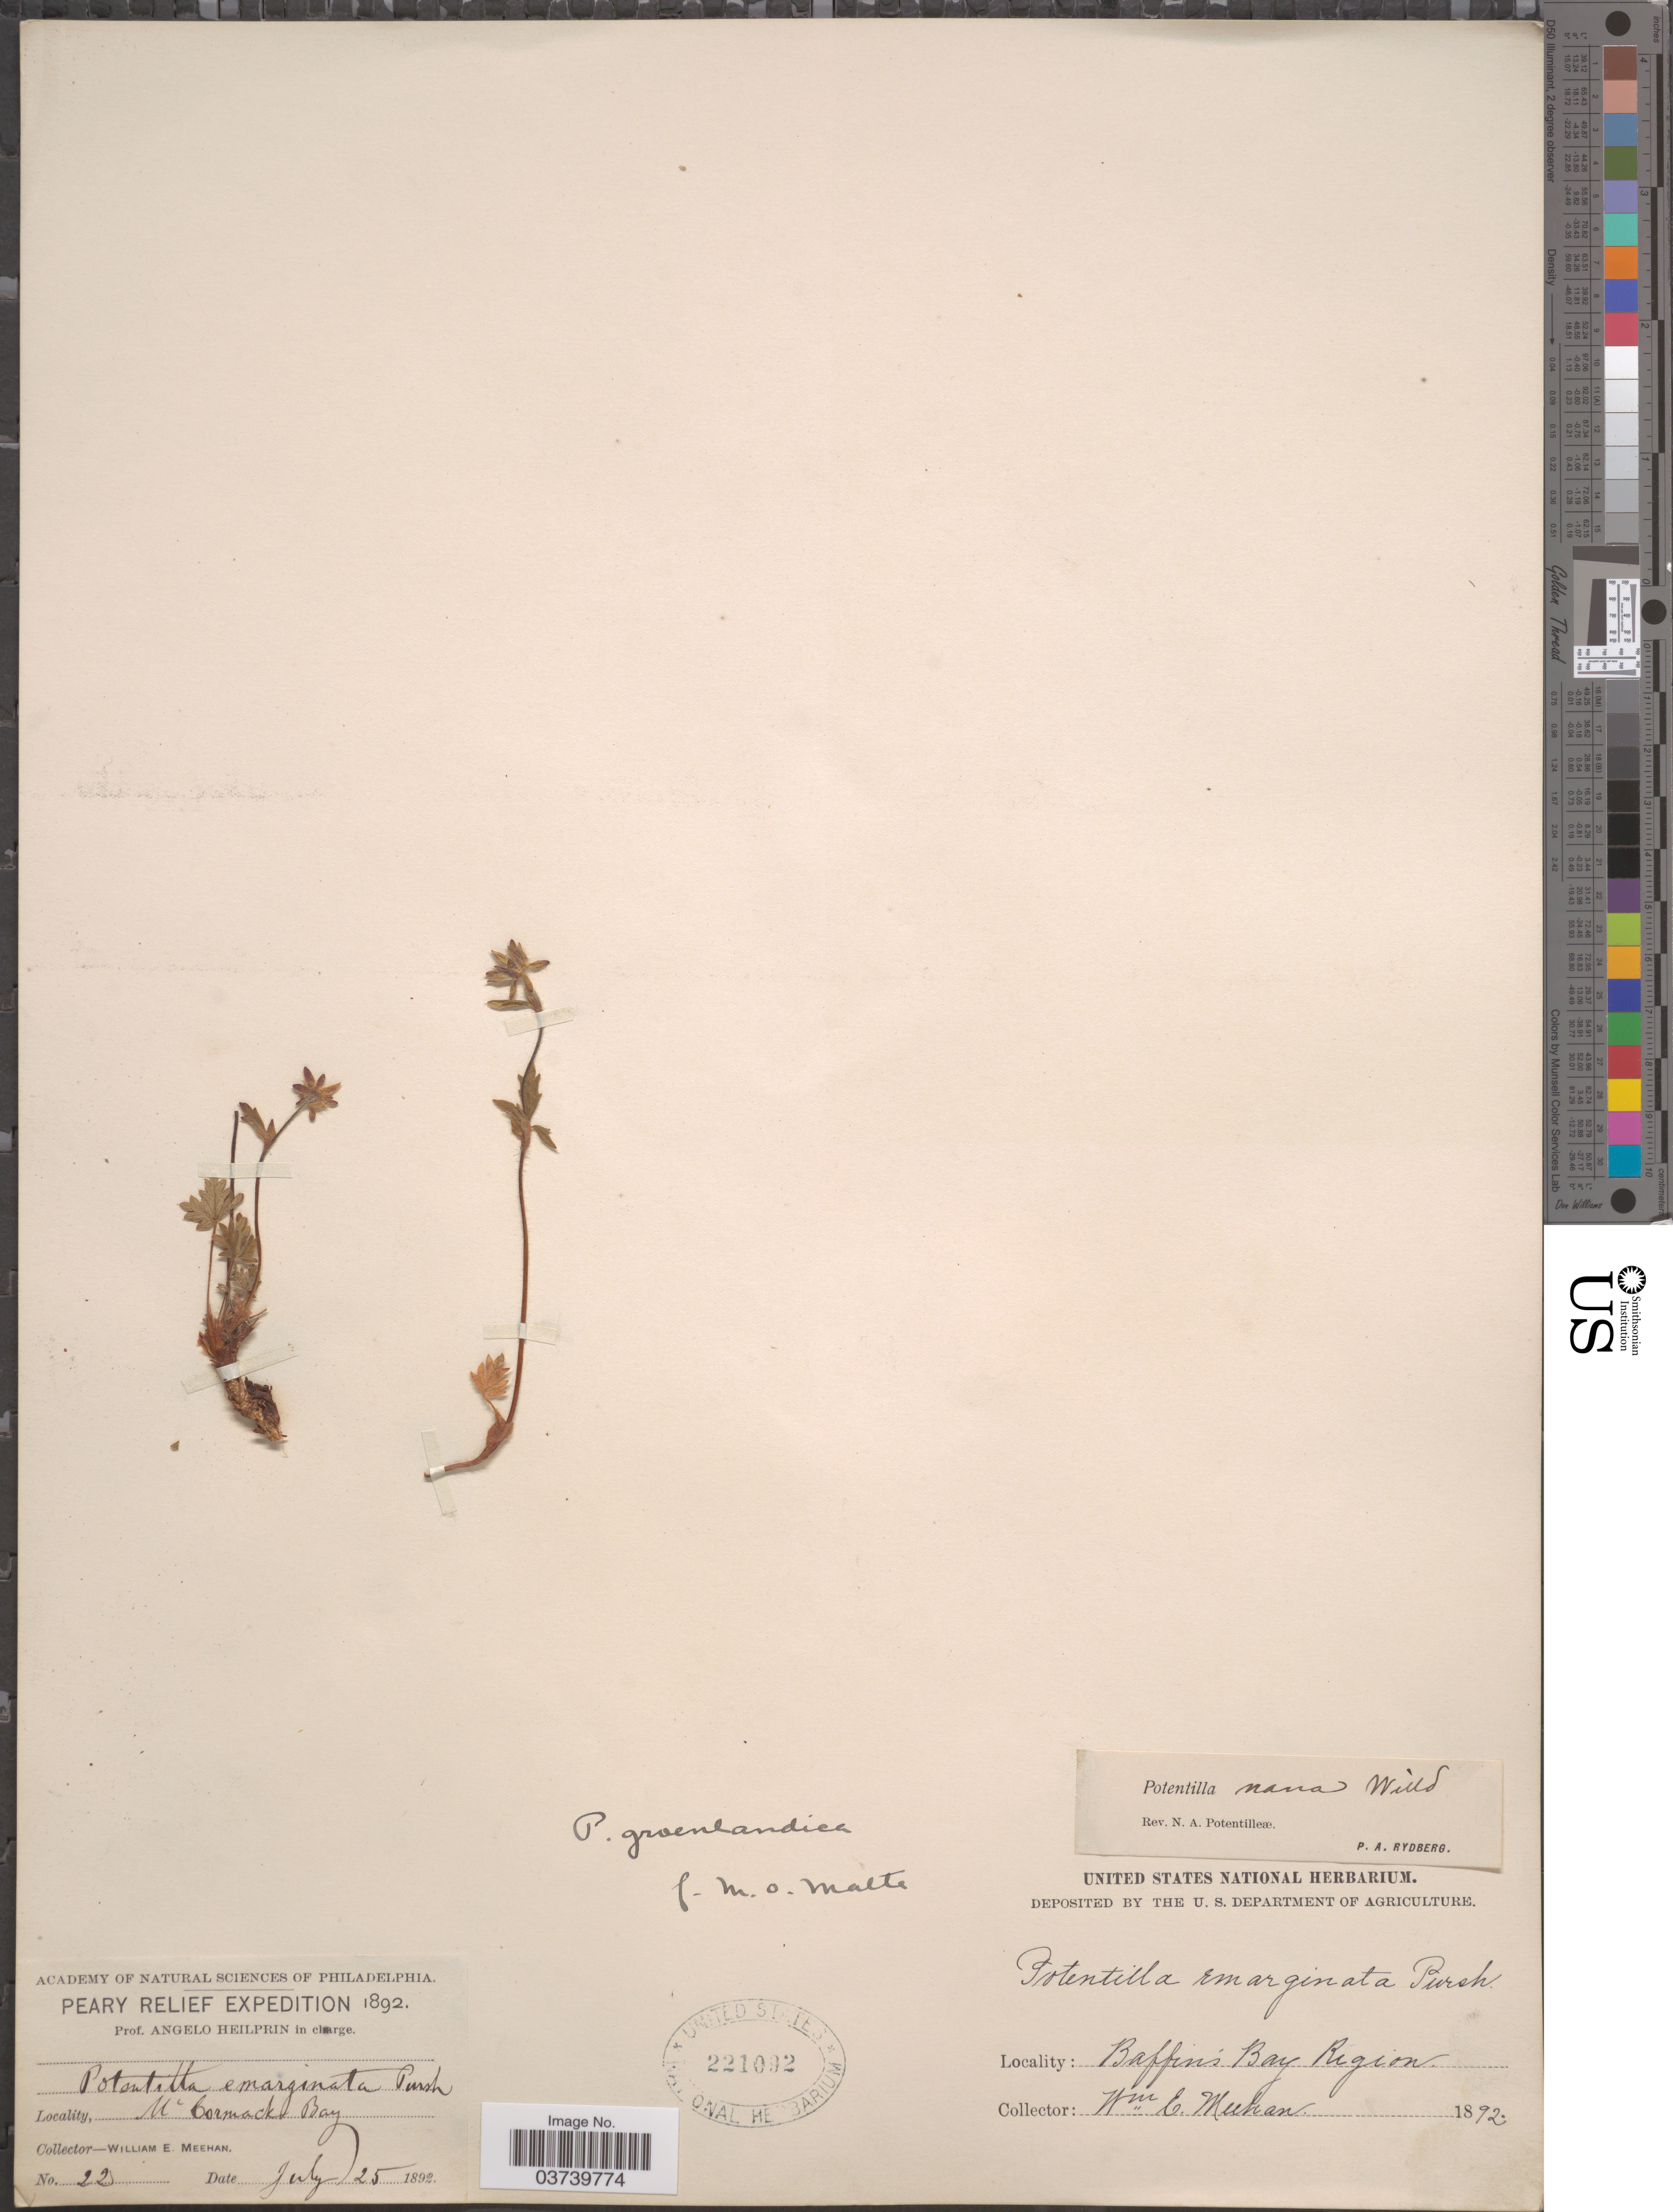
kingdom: Plantae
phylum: Tracheophyta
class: Magnoliopsida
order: Rosales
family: Rosaceae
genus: Potentilla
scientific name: Potentilla groenlandica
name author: R. Br.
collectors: W. Meehan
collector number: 22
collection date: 1892-07-25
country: Canada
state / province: Nunavut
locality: McCormack Bay, Baffin's Bay Region.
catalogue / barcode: US 221092